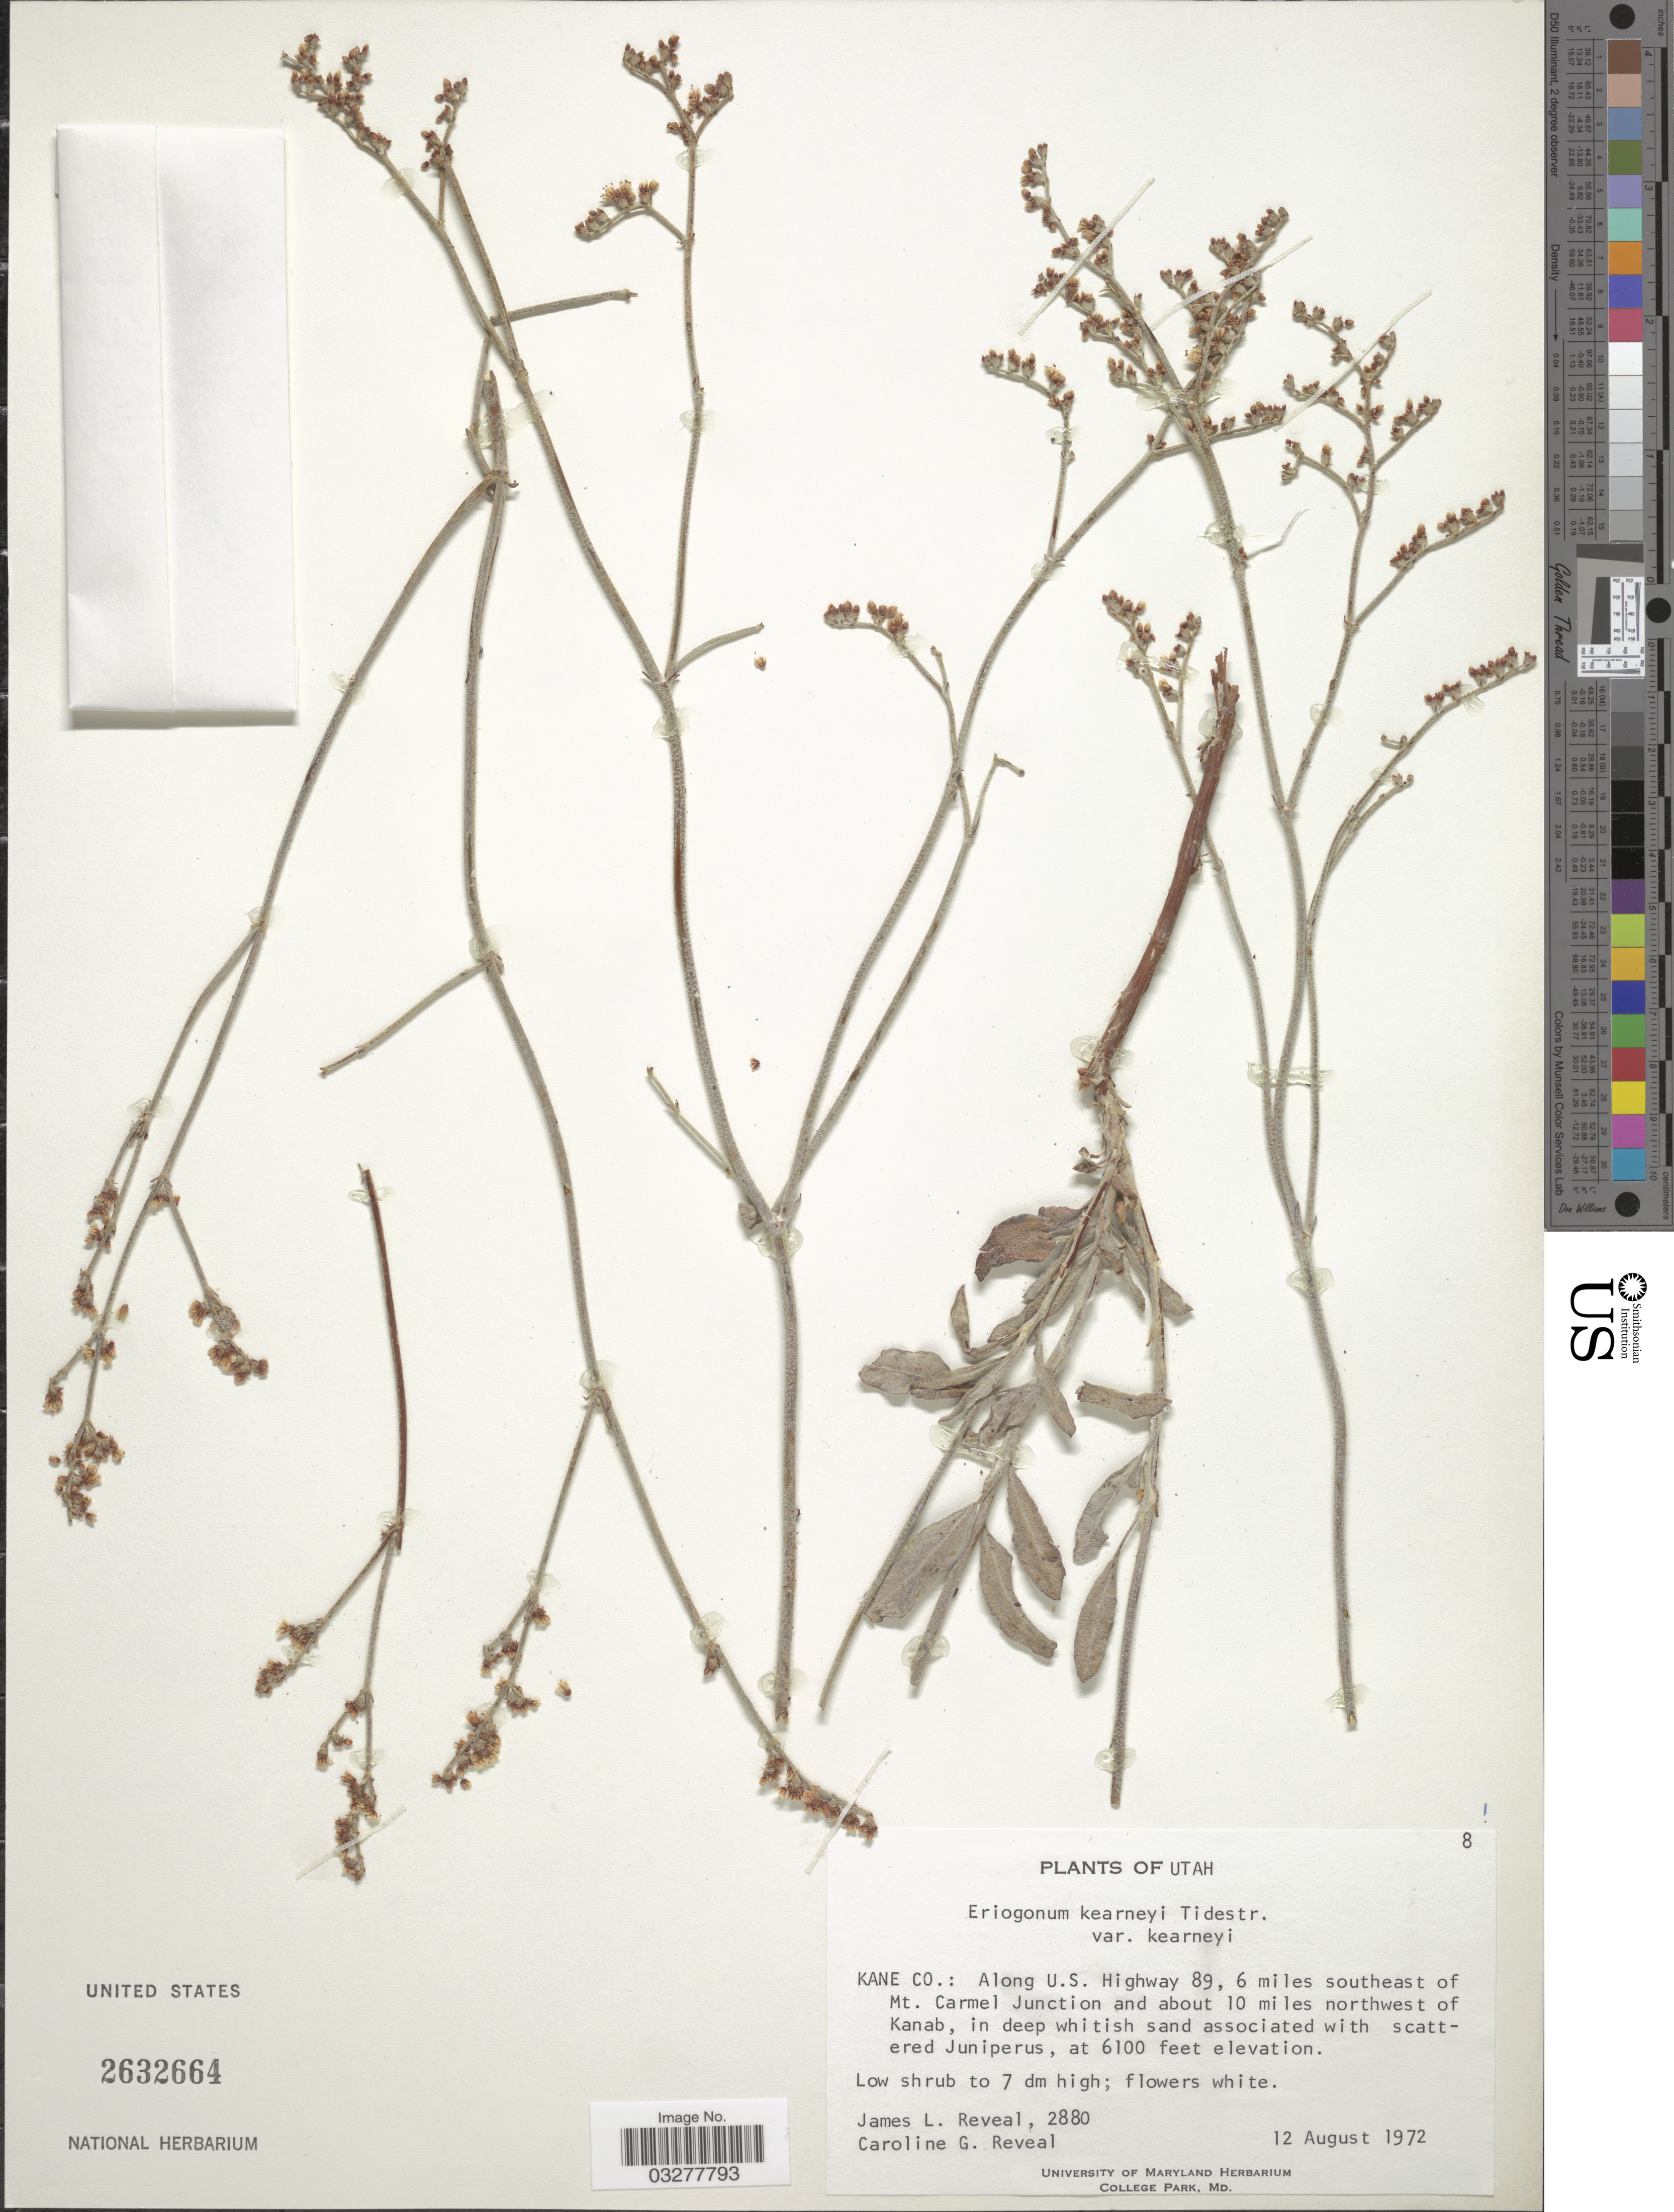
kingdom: Plantae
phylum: Tracheophyta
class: Magnoliopsida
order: Caryophyllales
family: Polygonaceae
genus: Eriogonum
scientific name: Eriogonum kearneyi var. kearneyi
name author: Tidestr.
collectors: J. L. Reveal & C. G. Reveal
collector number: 2880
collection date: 1972-08-12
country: United States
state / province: Utah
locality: Kane Co.: Along U.S. Highway 89, 6 miles southeast of Mt. Carmel Junction and about 10 miles northwest of Kanab.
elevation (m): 1859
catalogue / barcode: US 2632664